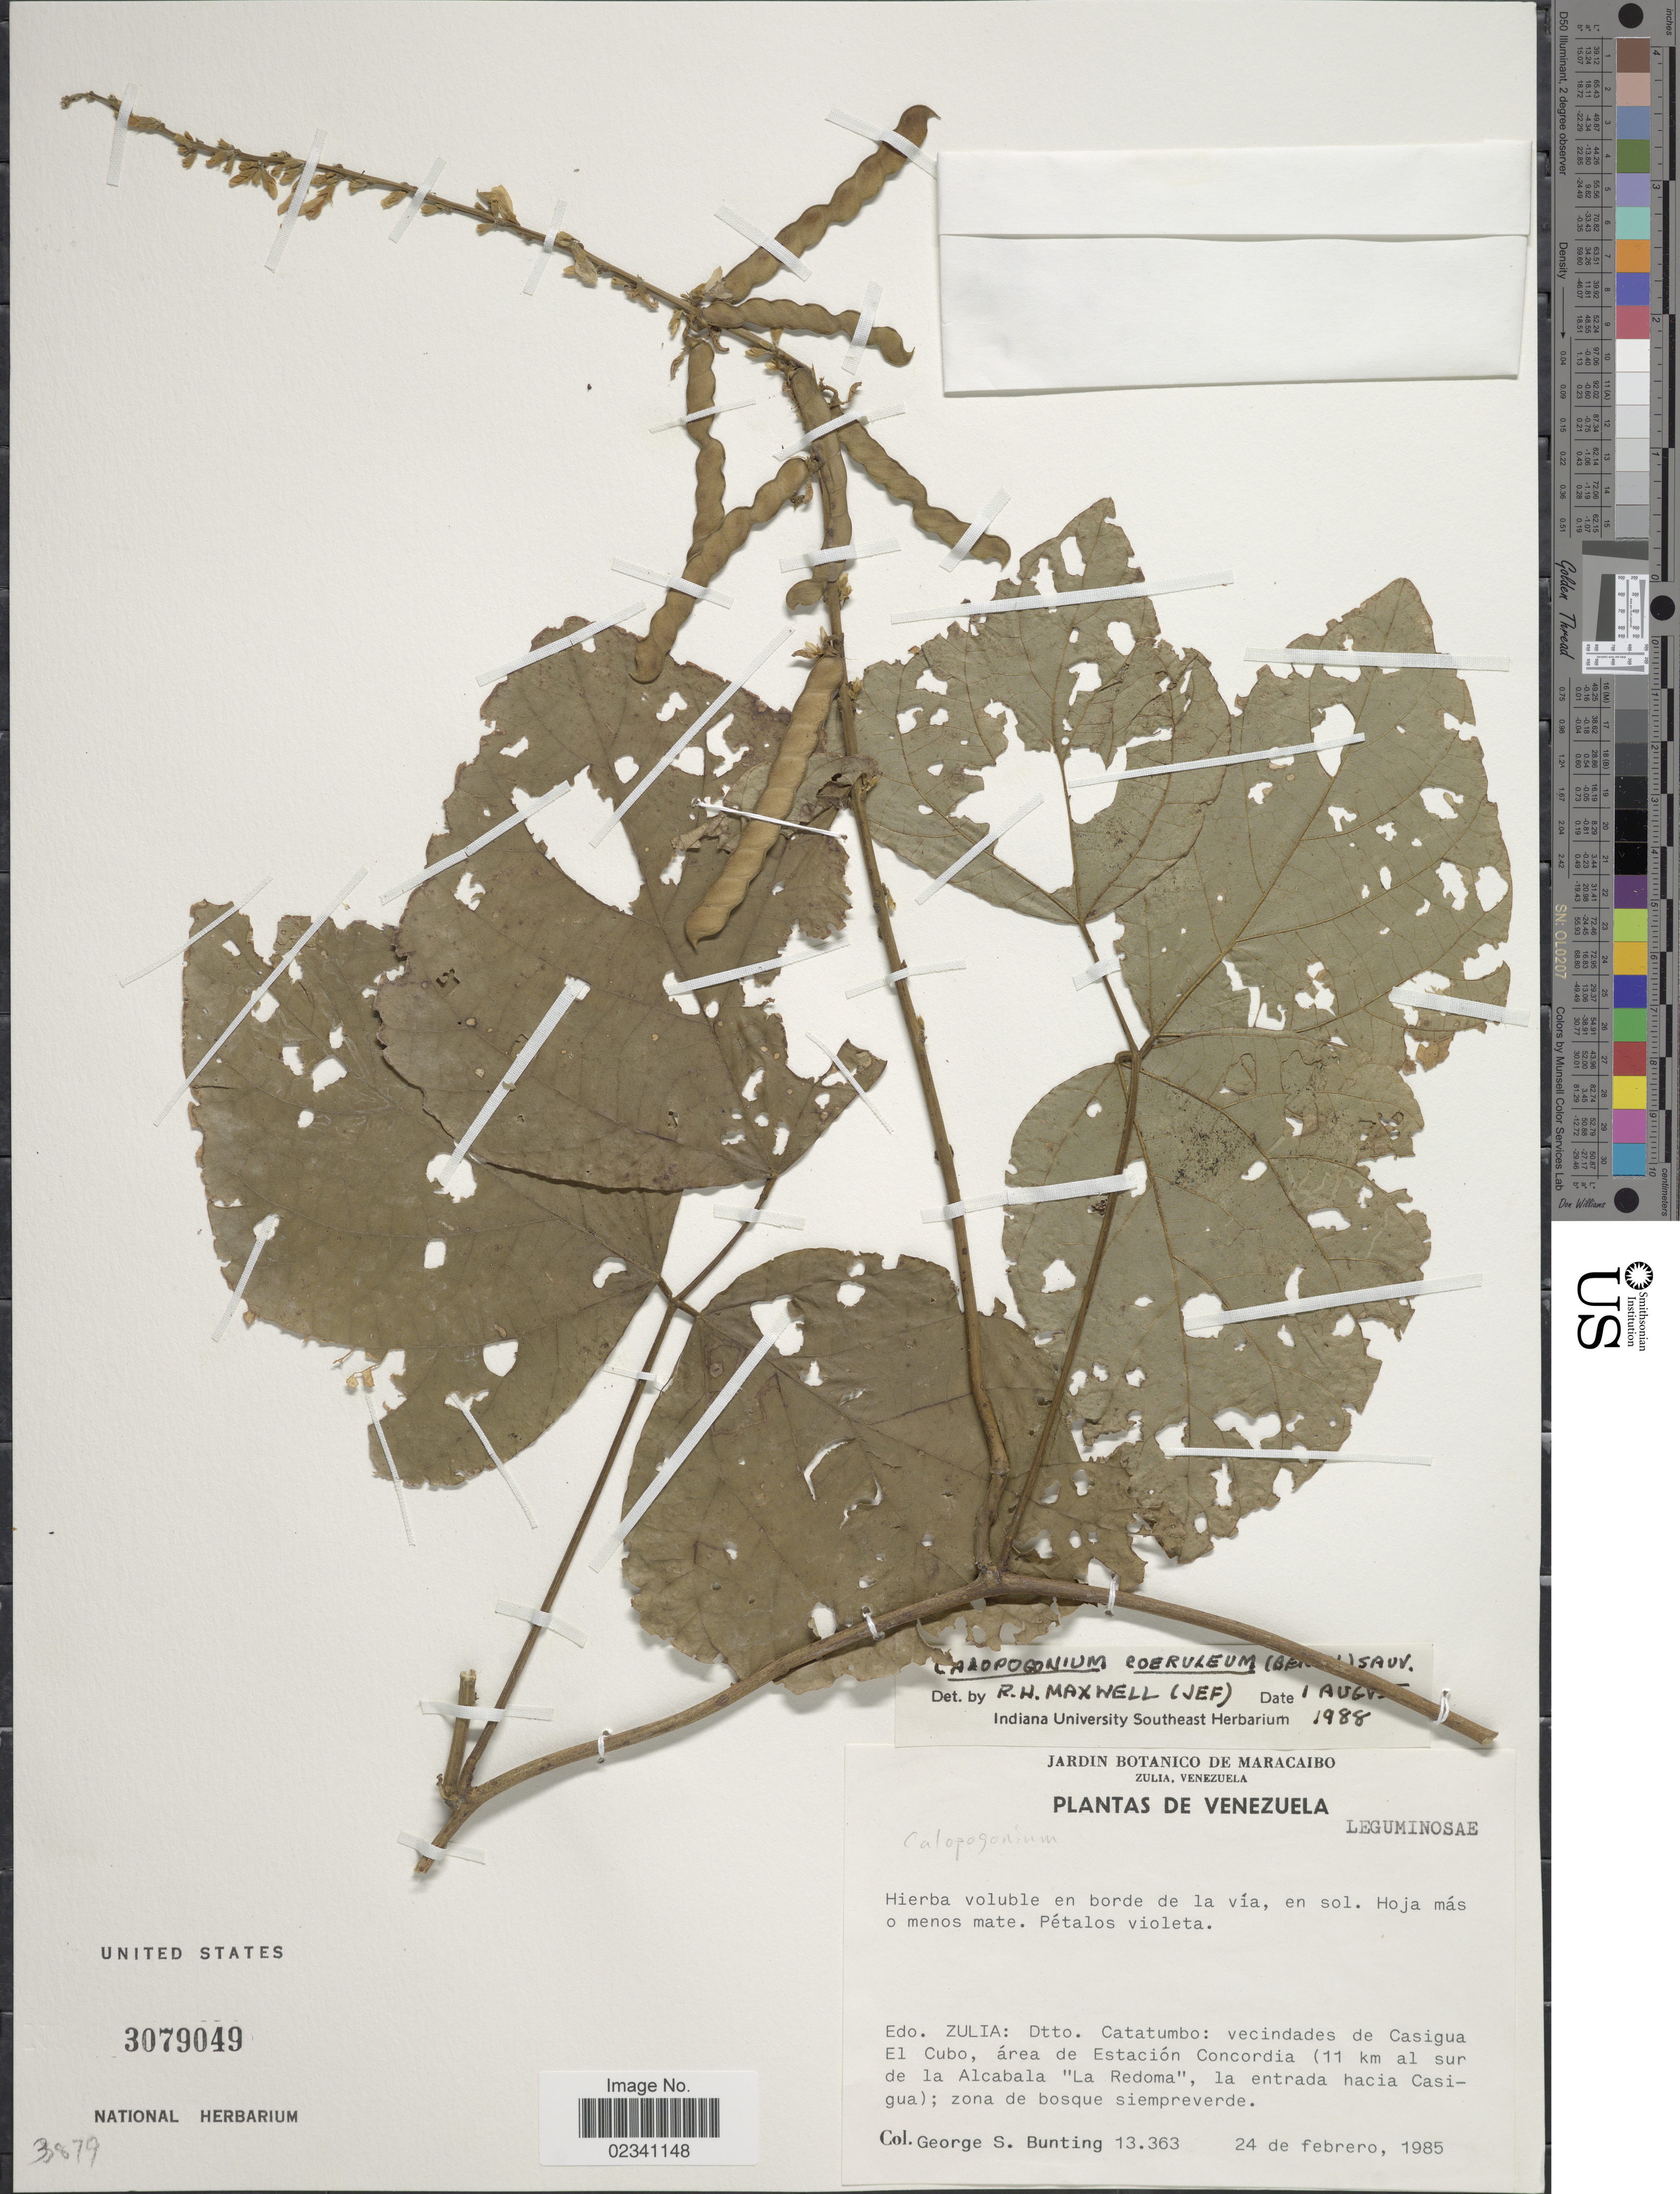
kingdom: Plantae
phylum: Tracheophyta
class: Magnoliopsida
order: Fabales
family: Fabaceae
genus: Calopogonium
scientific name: Calopogonium caeruleum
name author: (Benth.) C. Wright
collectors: G. S. Bunting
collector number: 13363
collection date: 1985-02-24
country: Venezuela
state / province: Zulia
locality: Dtto. Catatumbo: vecindades de Casigua El Cubo, area de Estacion Concordia (11 km al sur de la Alcabala "La Redoma", la entrada hacia Casigua)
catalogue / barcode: US 3079049